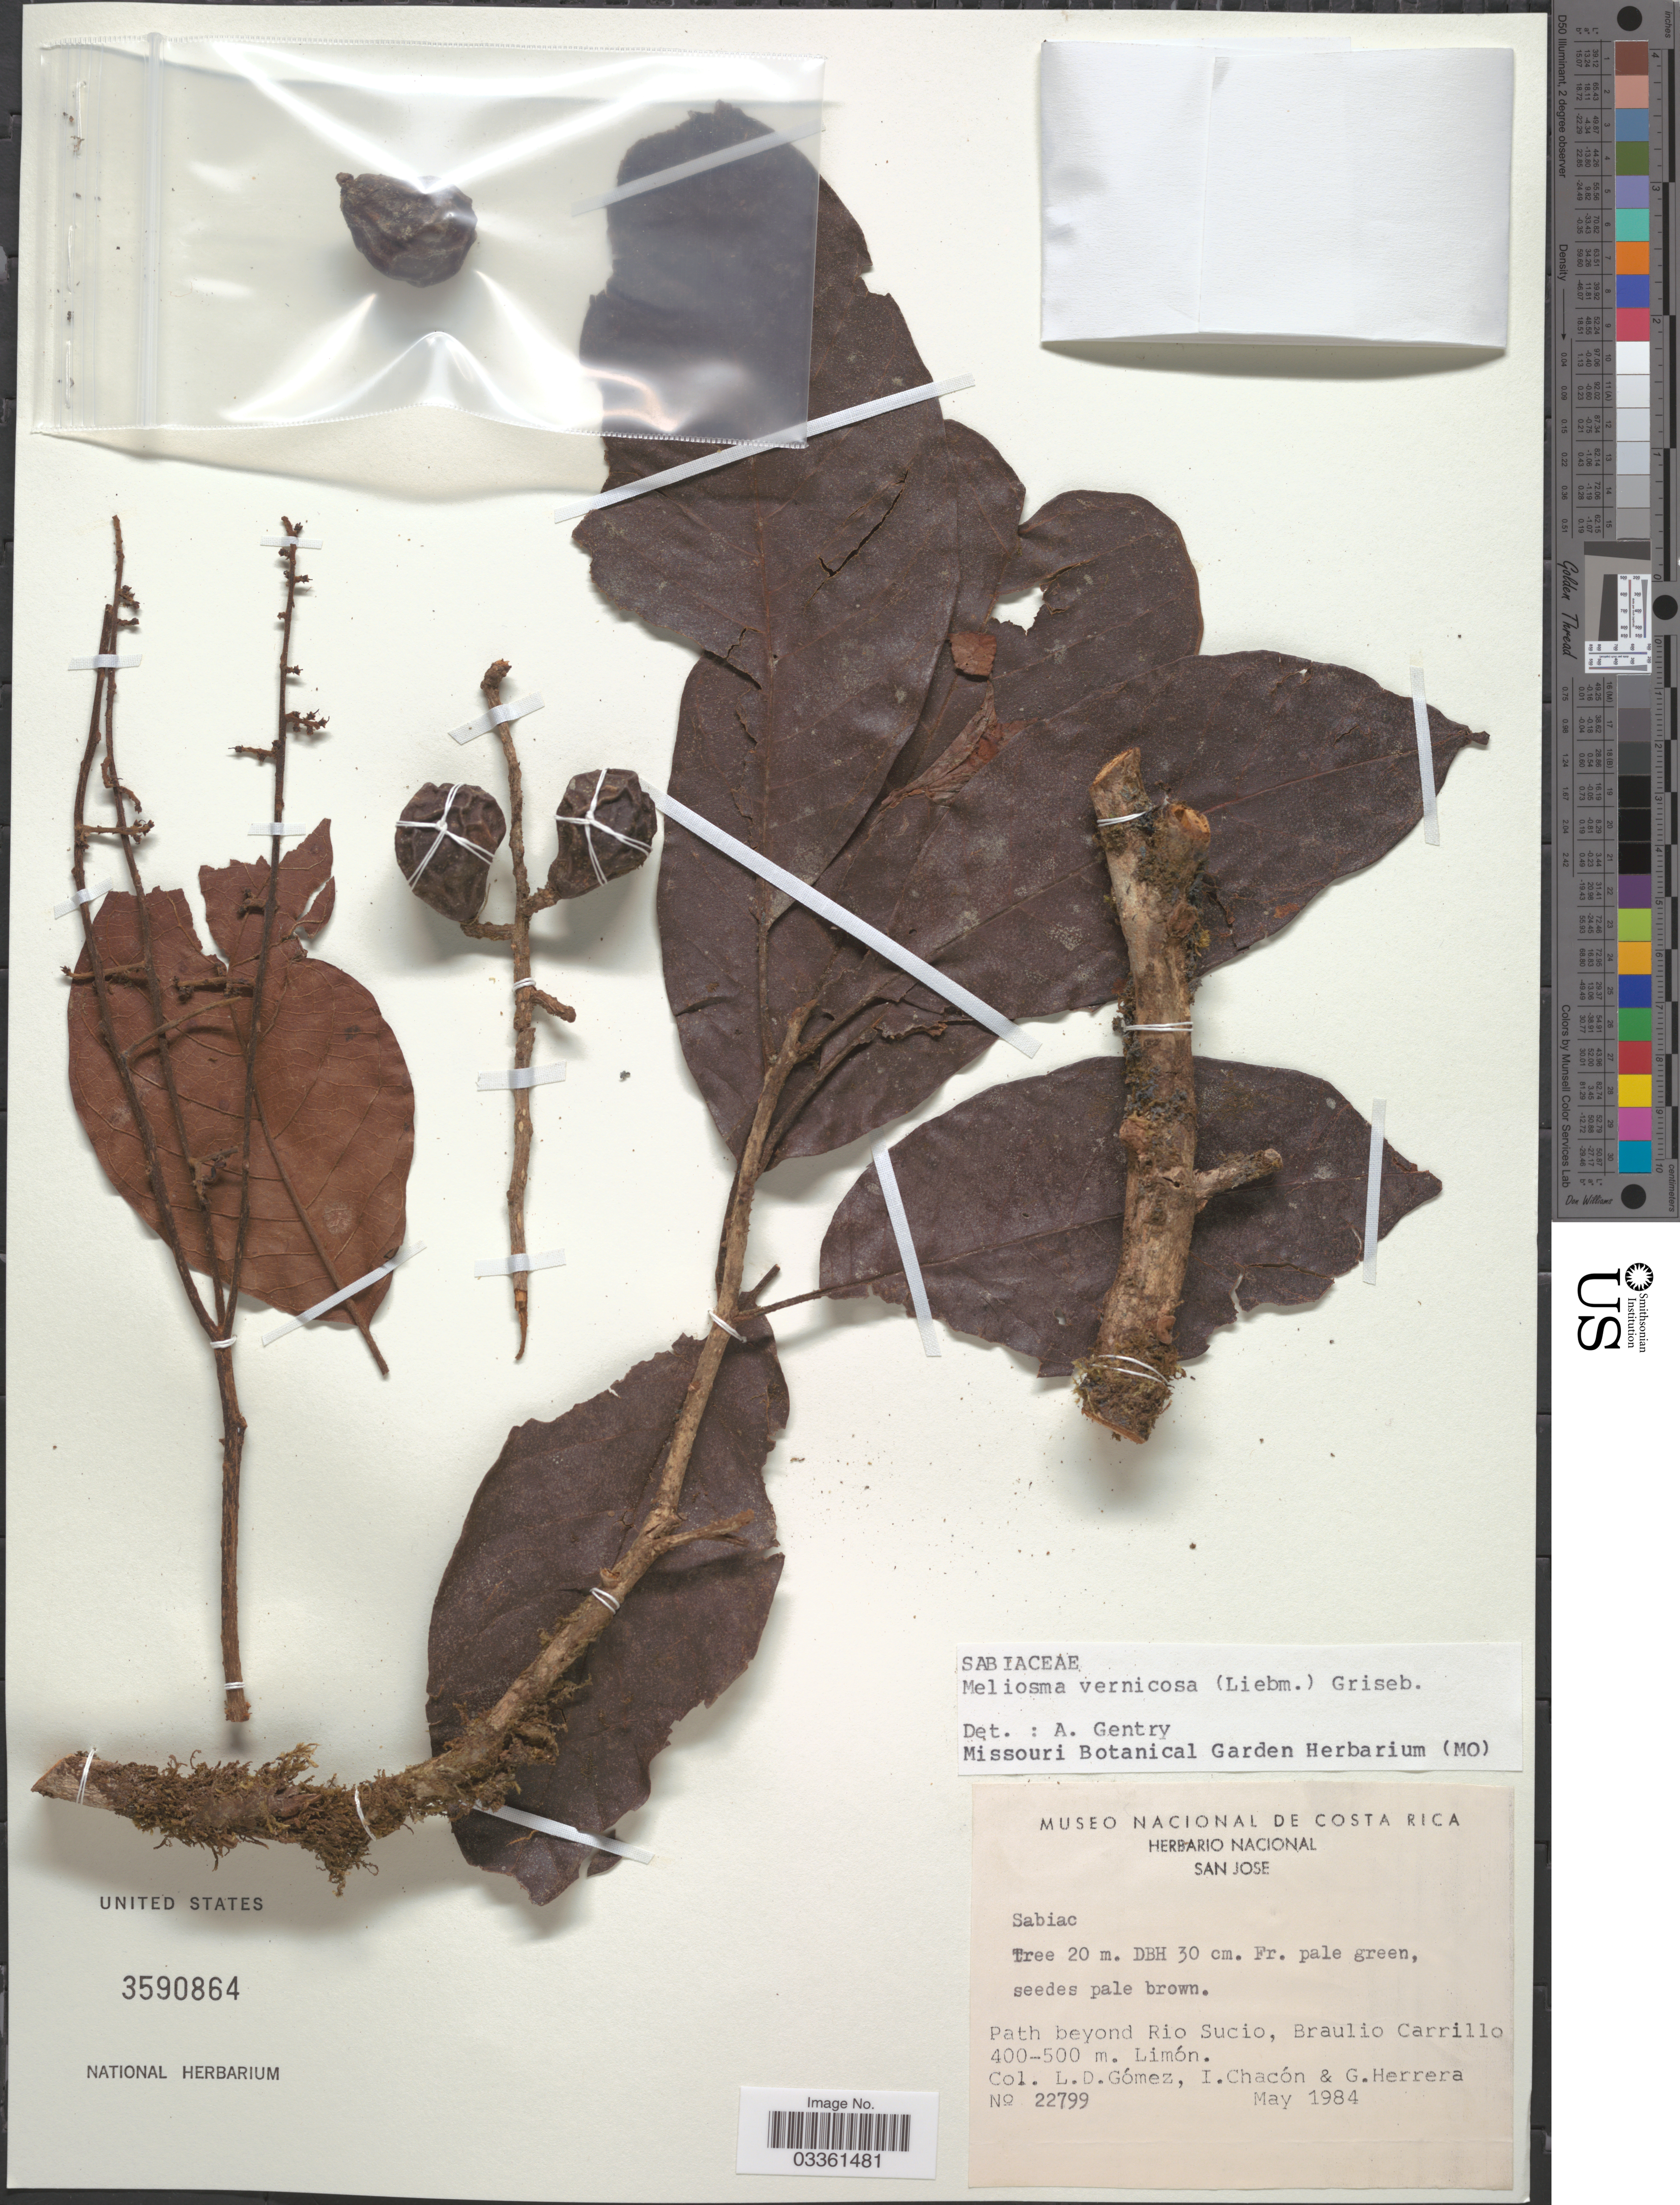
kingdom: Plantae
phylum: Tracheophyta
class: Magnoliopsida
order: Proteales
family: Sabiaceae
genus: Meliosma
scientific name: Meliosma vernicosa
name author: (Liebm.) Griseb.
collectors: L. D. Gómez, I. Chacón & G. Herrera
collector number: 22799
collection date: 1984-05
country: Costa Rica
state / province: Limón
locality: Path beyond Rio Sucio, Braulio Carrillo.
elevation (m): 400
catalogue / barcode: US 3590864